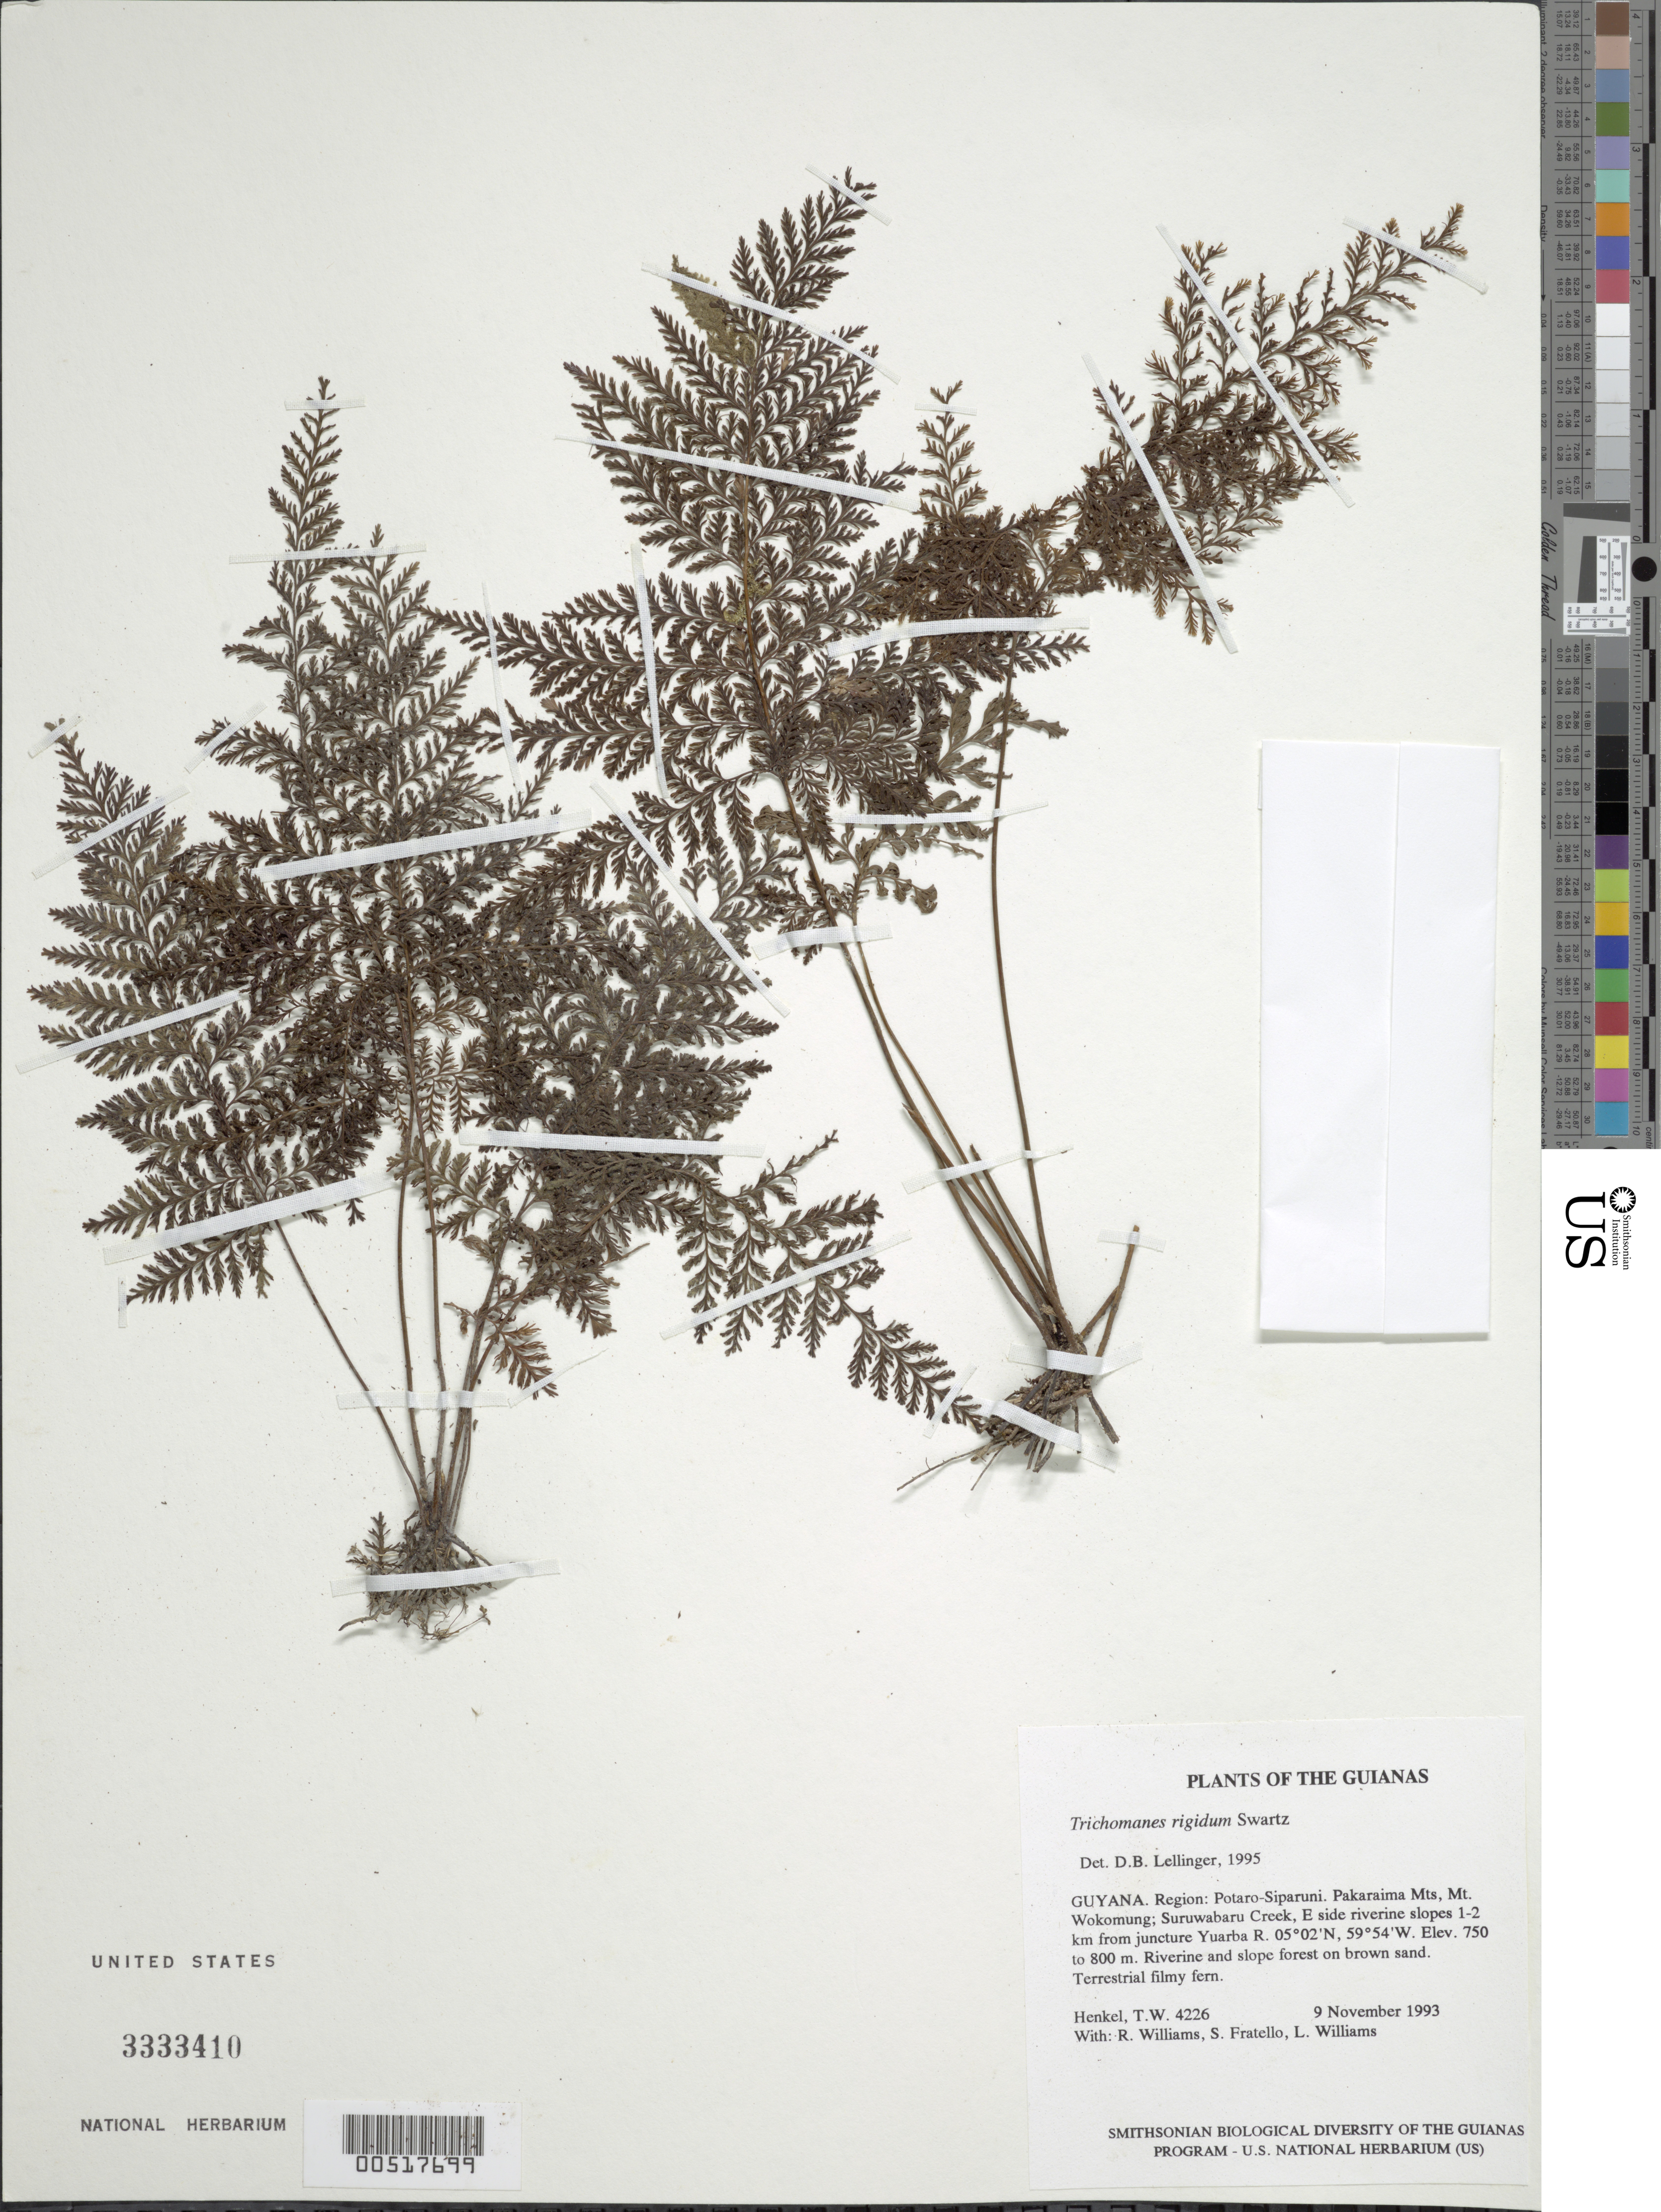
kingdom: Plantae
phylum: Tracheophyta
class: Polypodiopsida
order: Hymenophyllales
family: Hymenophyllaceae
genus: Abrodictyum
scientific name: Abrodictyum rigidum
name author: (Sw.) Ebihara & Dubuisson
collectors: T. Henkel, R. Williams, S. Fratello & L. Williams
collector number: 4226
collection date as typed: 9 November 1993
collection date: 1993-11-09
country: Guyana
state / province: Potaro-Siparuni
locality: Pakaraima Mts, Mt. Wokomung; Suruwabaru Creek, E side riverine slopes 1-2 km from juncture Yuarba R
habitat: Riverine and slope forest on brown sand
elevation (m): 750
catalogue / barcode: US 3333410